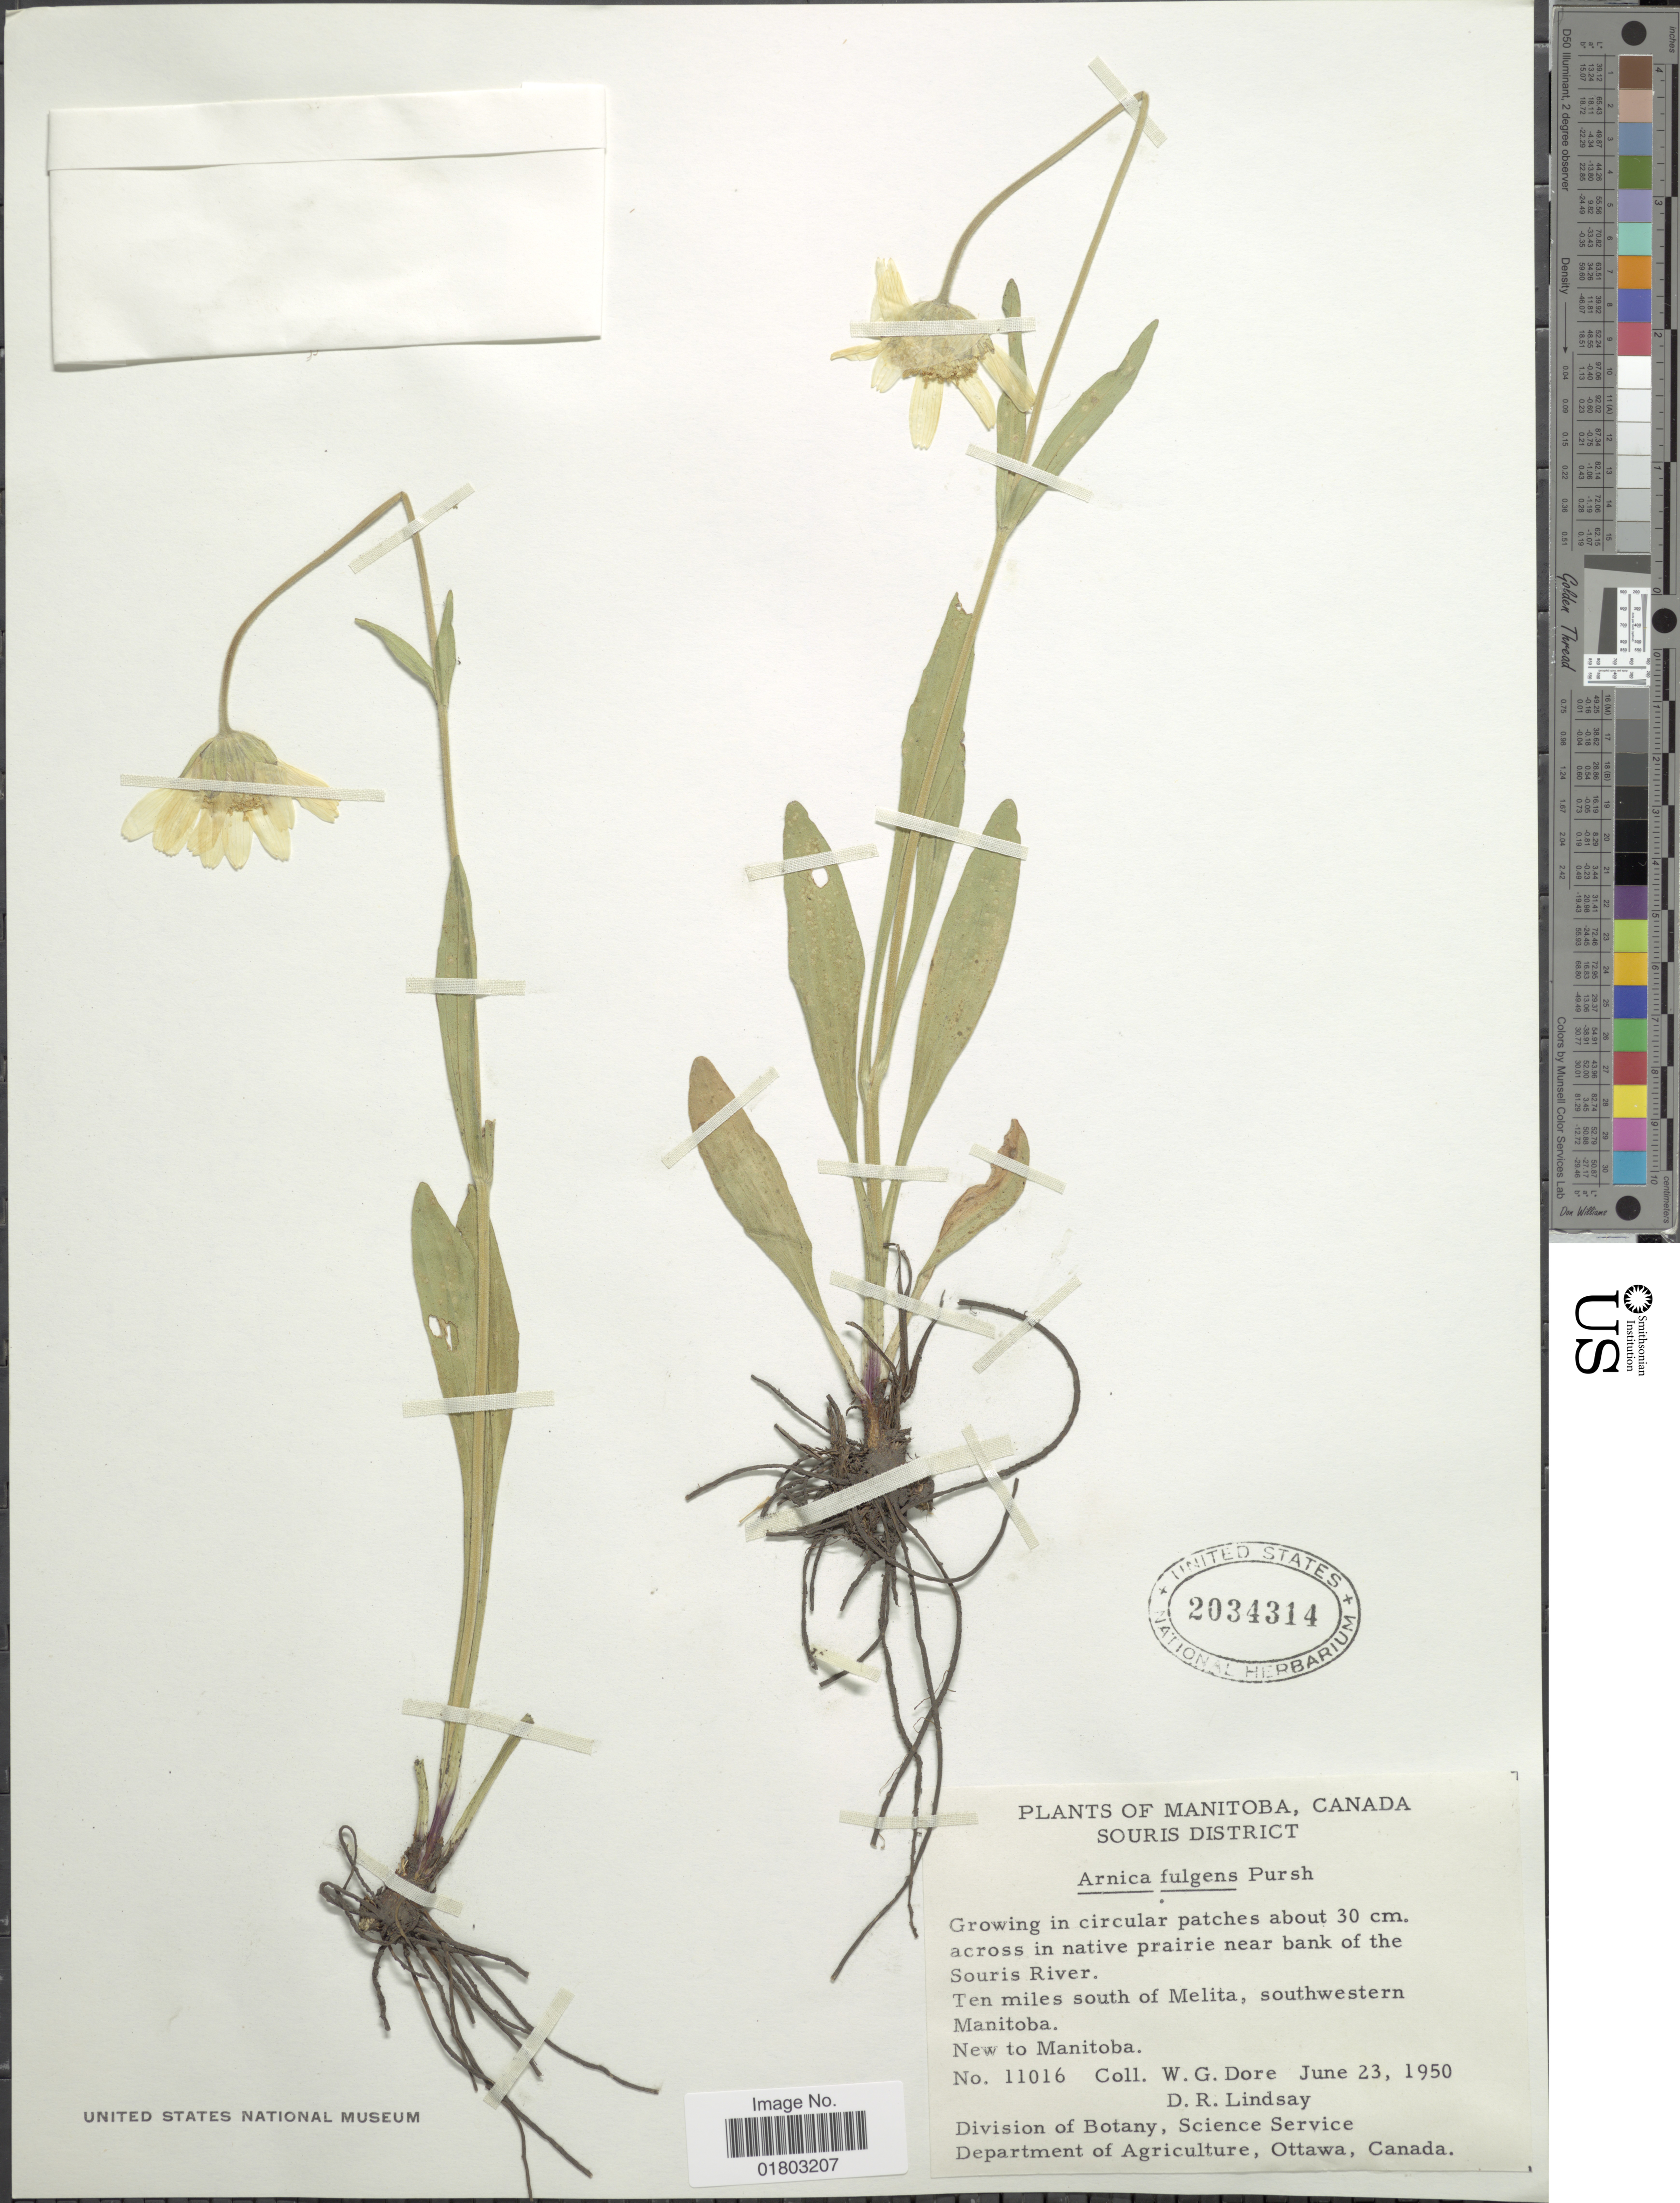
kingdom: Plantae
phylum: Tracheophyta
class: Magnoliopsida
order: Asterales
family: Asteraceae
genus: Arnica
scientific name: Arnica fulgens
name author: Pursh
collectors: W. Dore & D. Lindsay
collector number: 11016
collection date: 1950-06-23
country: Canada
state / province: Manitoba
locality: Souris District, growing in circular pathces about 30 cm. acrosss in native prairie near bank of the Souris River. ten miles south of Melita, southwestern Manitoba, New to Manitoba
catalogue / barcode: US 2034314